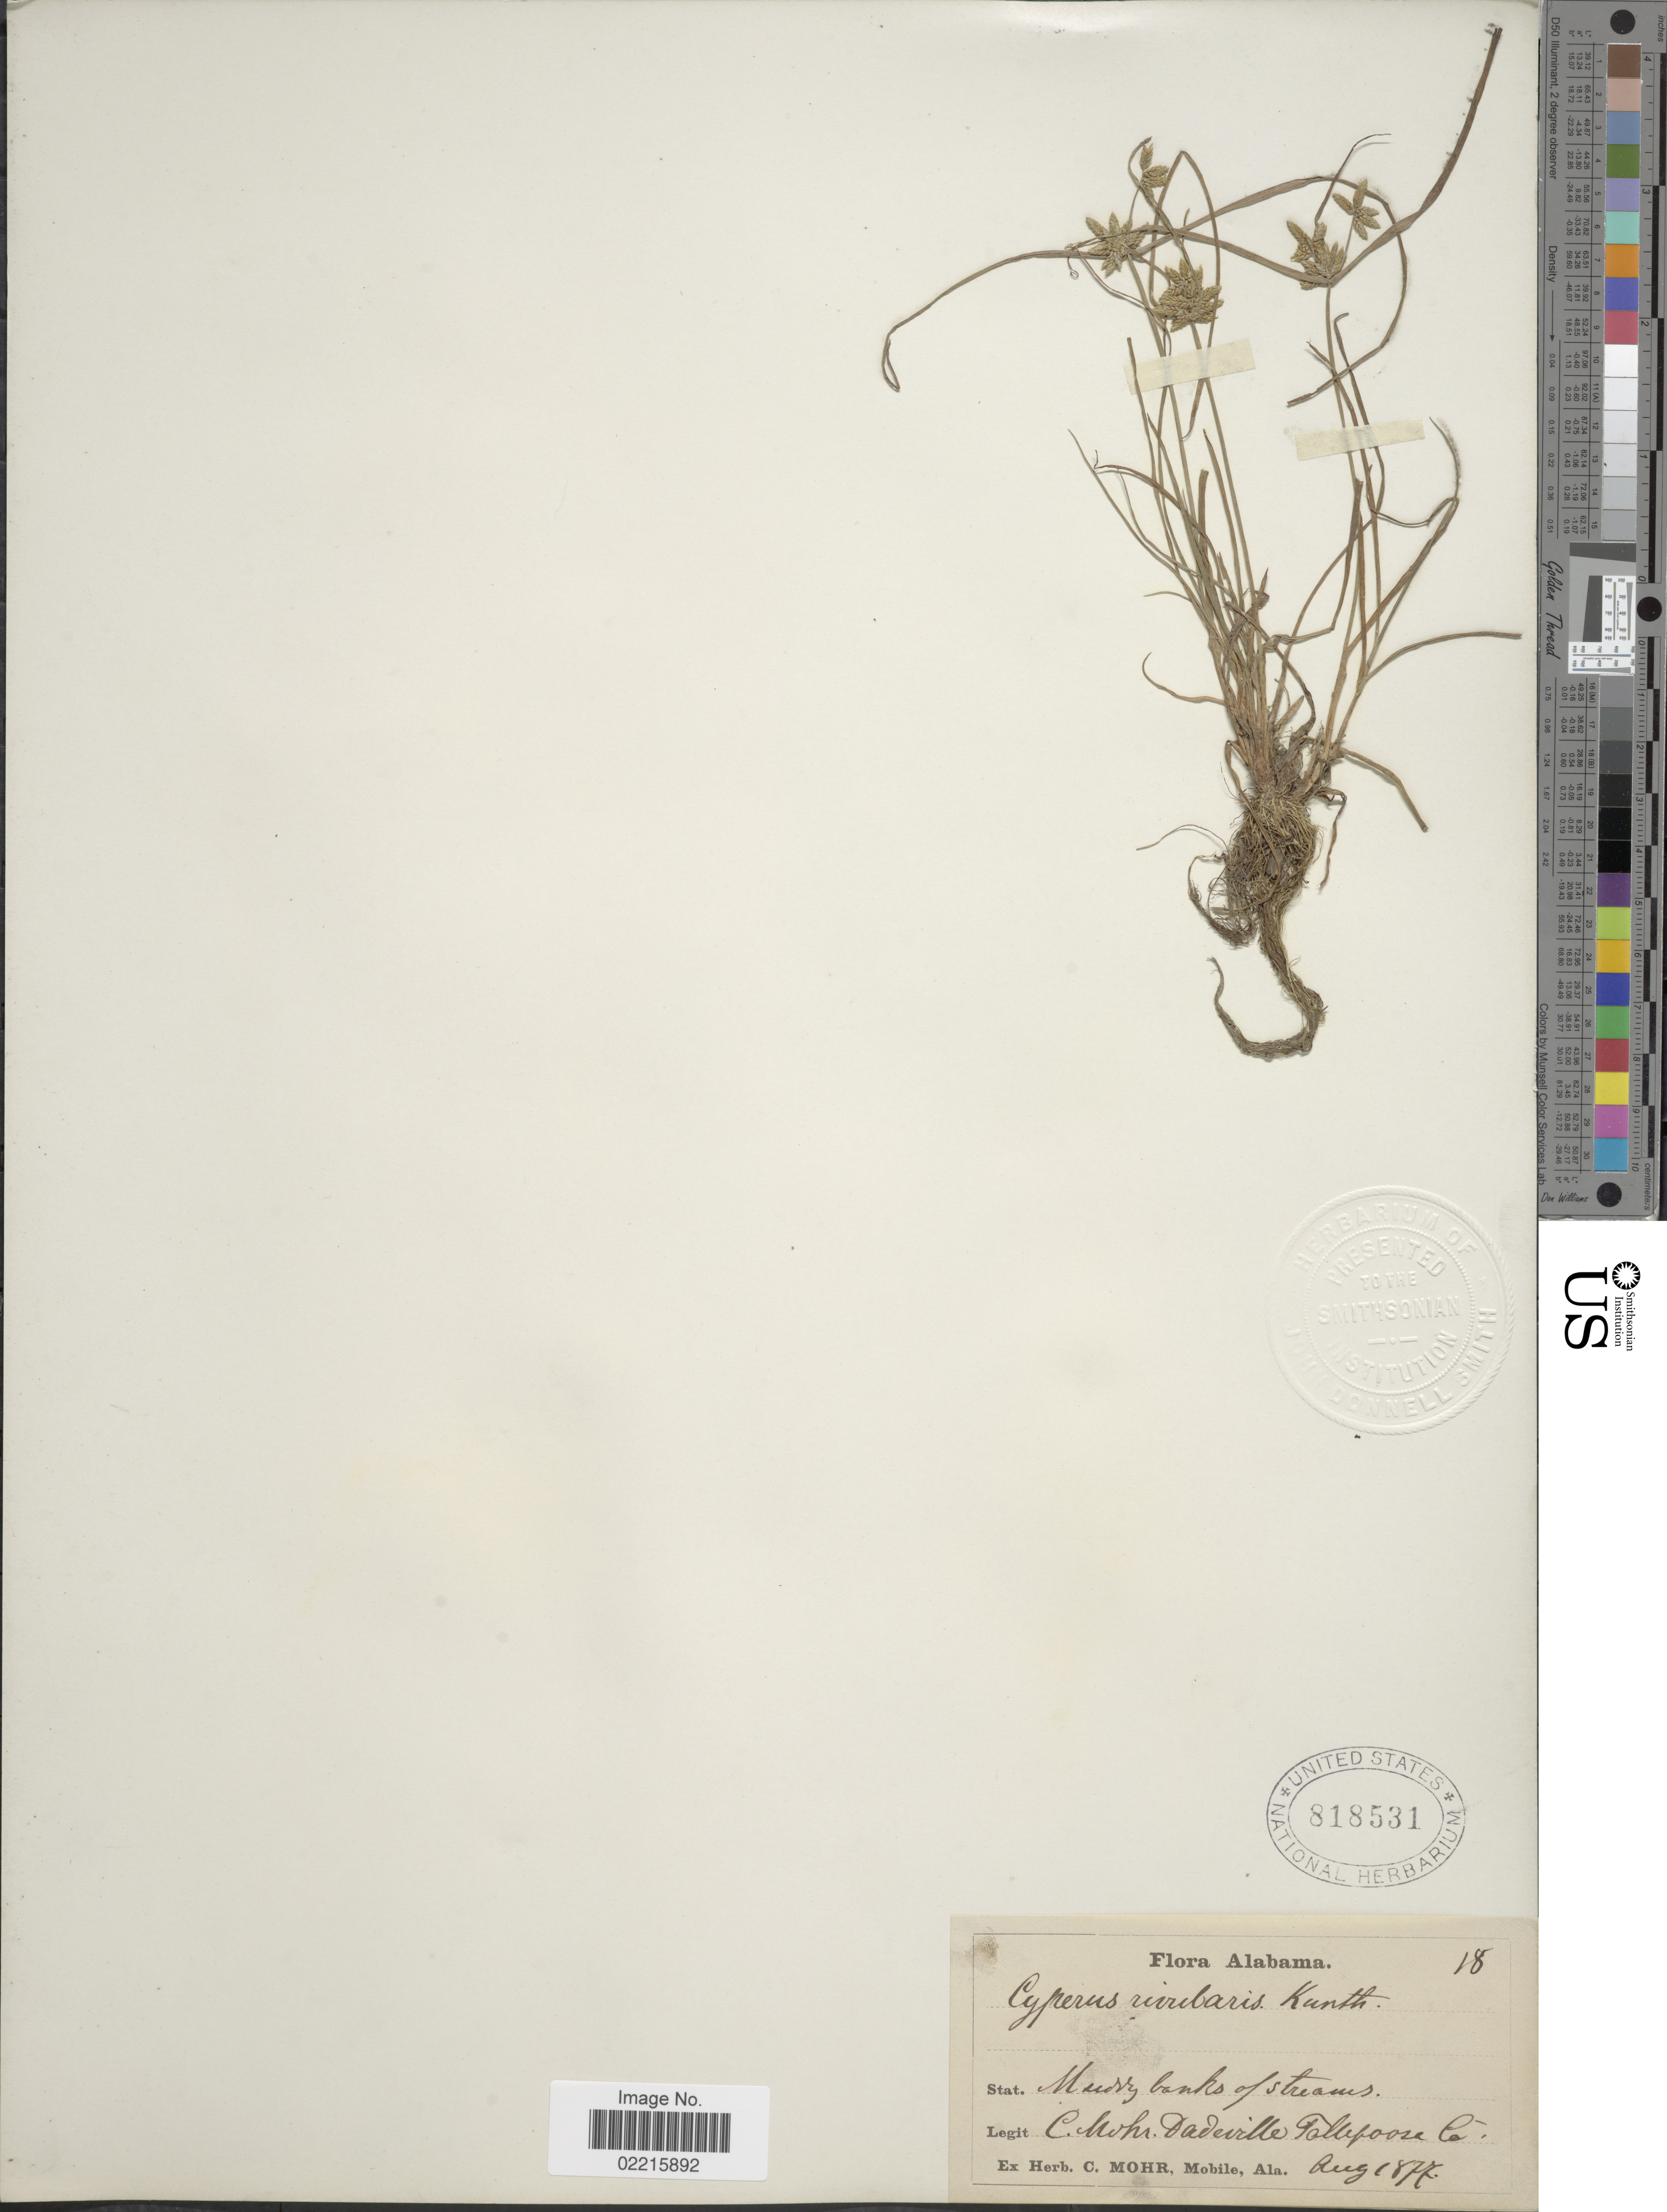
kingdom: Plantae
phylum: Tracheophyta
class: Liliopsida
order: Poales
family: Cyperaceae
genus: Cyperus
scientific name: Cyperus flavescens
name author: L.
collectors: C. T. Mohr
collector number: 18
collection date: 1877-08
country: United States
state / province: Alabama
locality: Dadeville Tallapoosa Co.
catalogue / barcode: US 818531